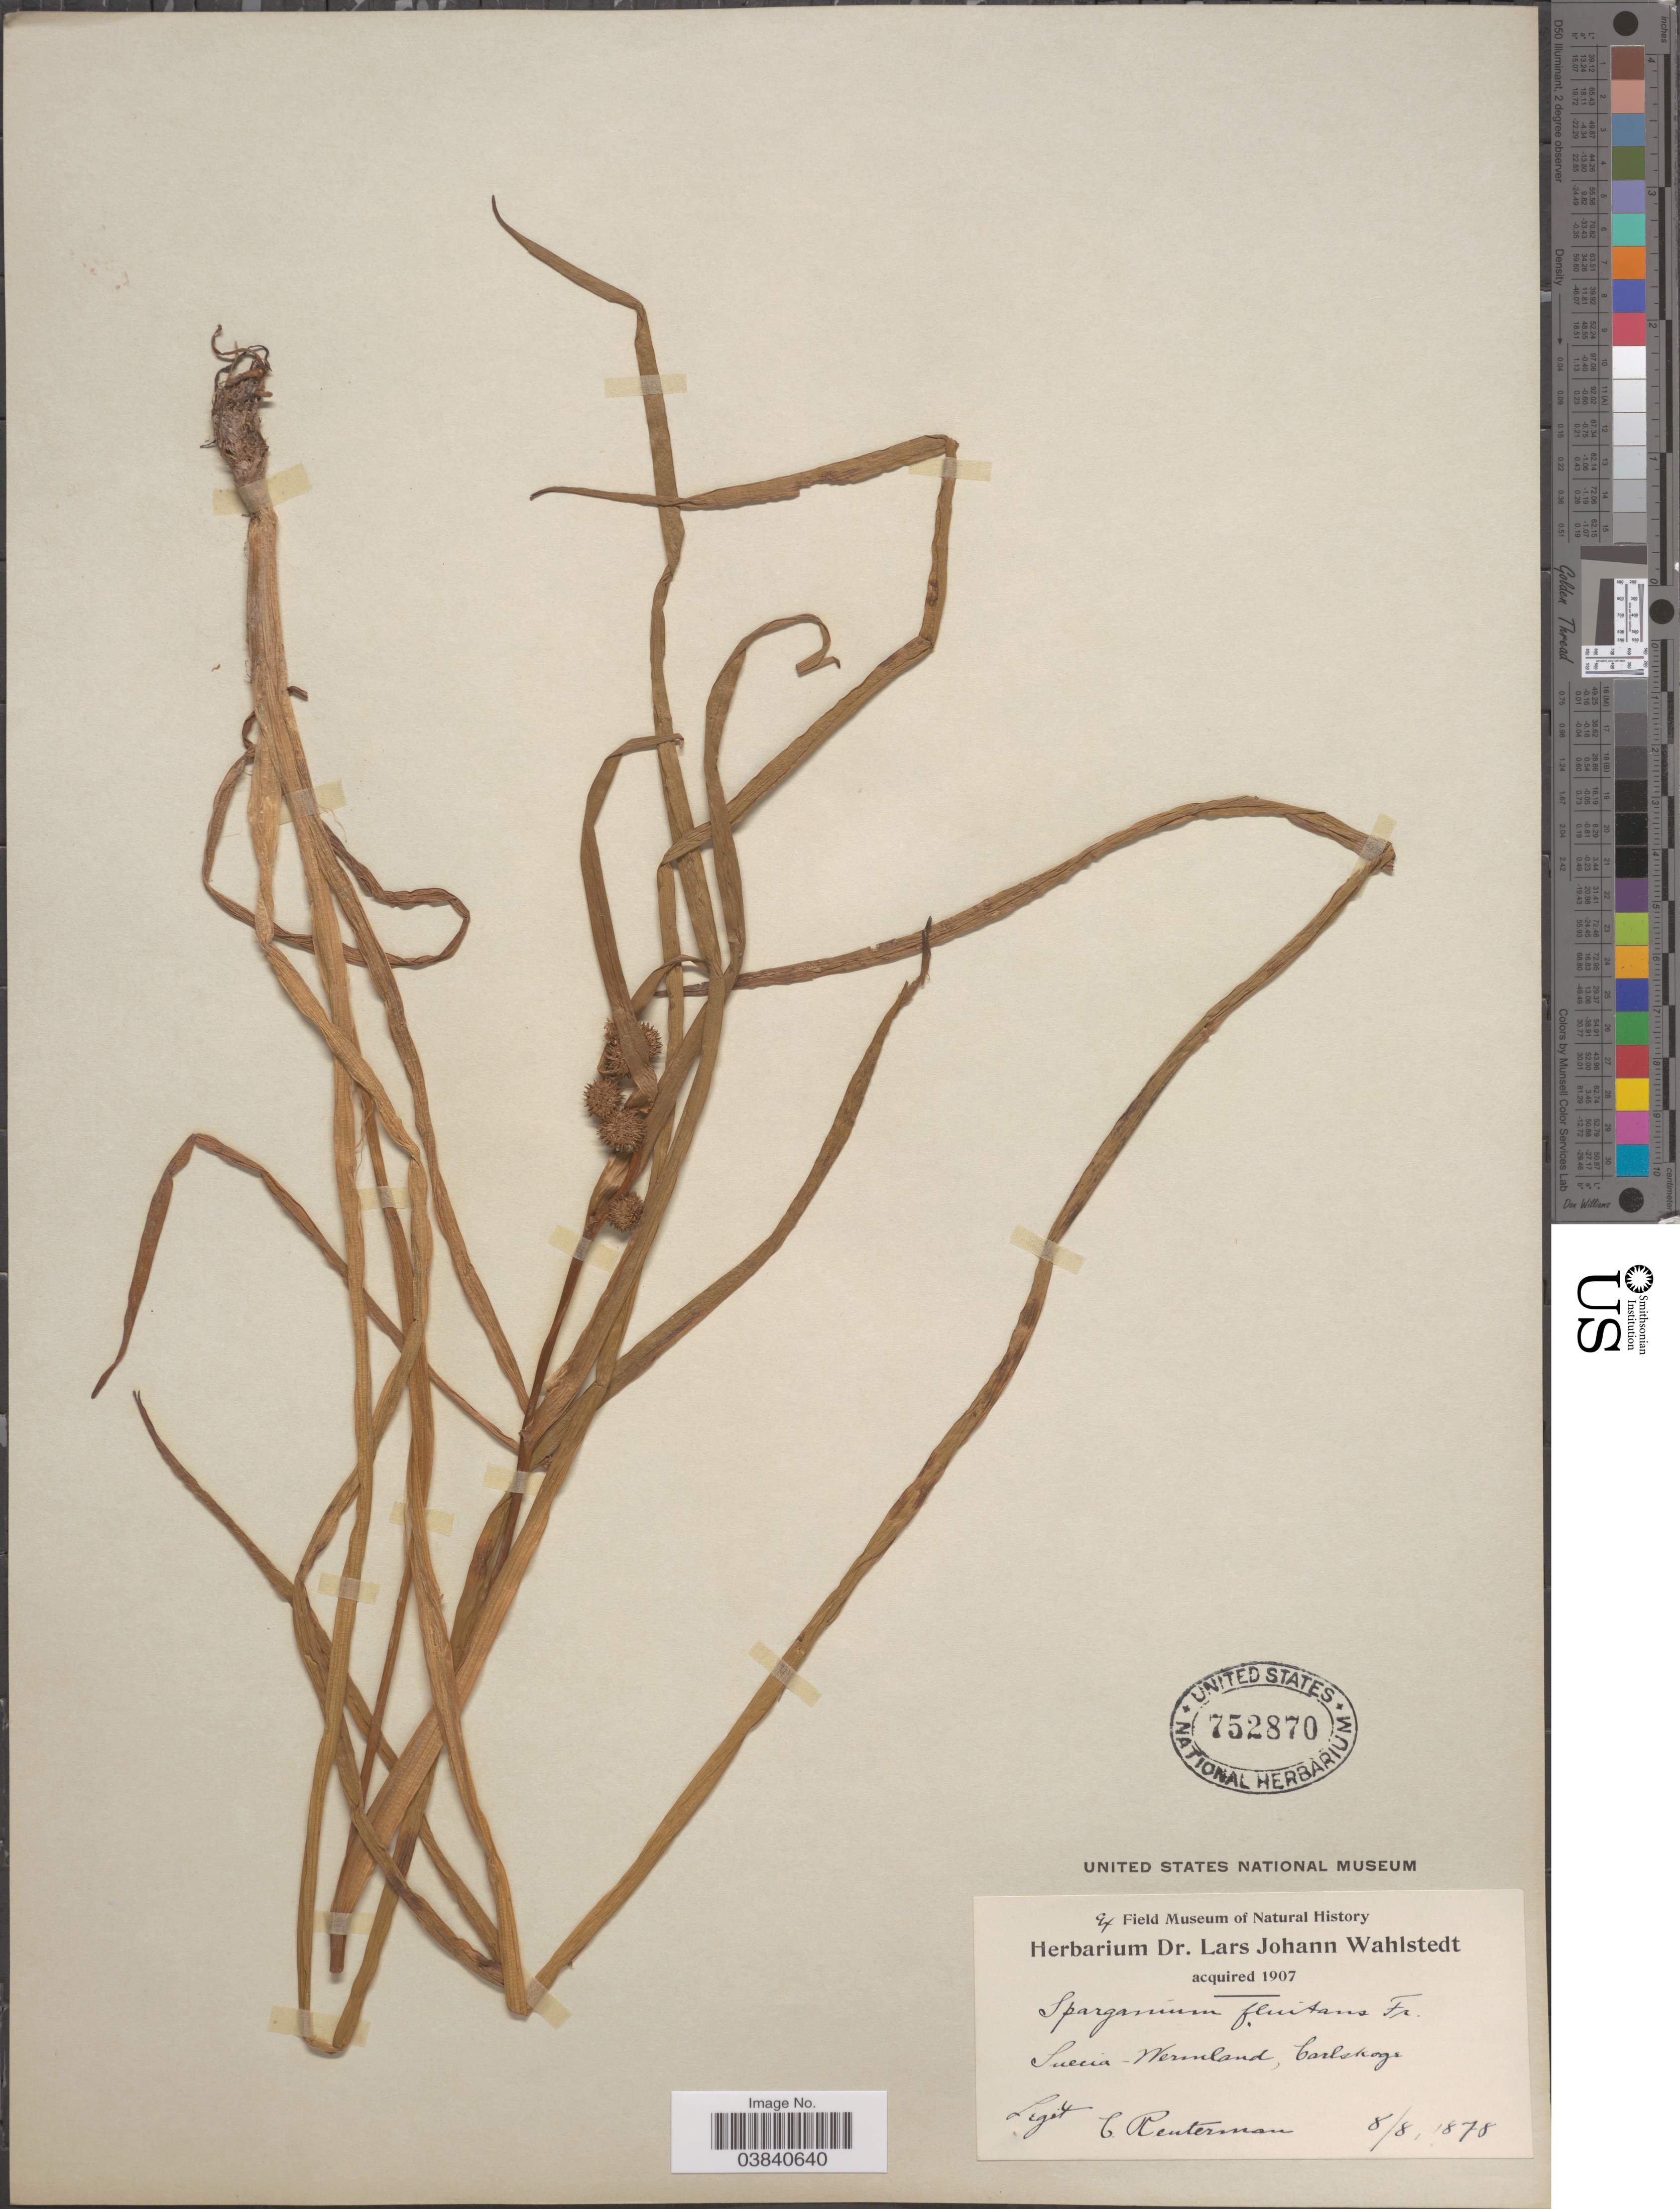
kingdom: Plantae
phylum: Tracheophyta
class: Liliopsida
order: Poales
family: Typhaceae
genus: Sparganium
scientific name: Sparganium fluitans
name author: Fr. a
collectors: C. Reuterman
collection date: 1878-08-08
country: Sweden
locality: Suecia- Wermland, Carlskoge.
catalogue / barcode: US 752870